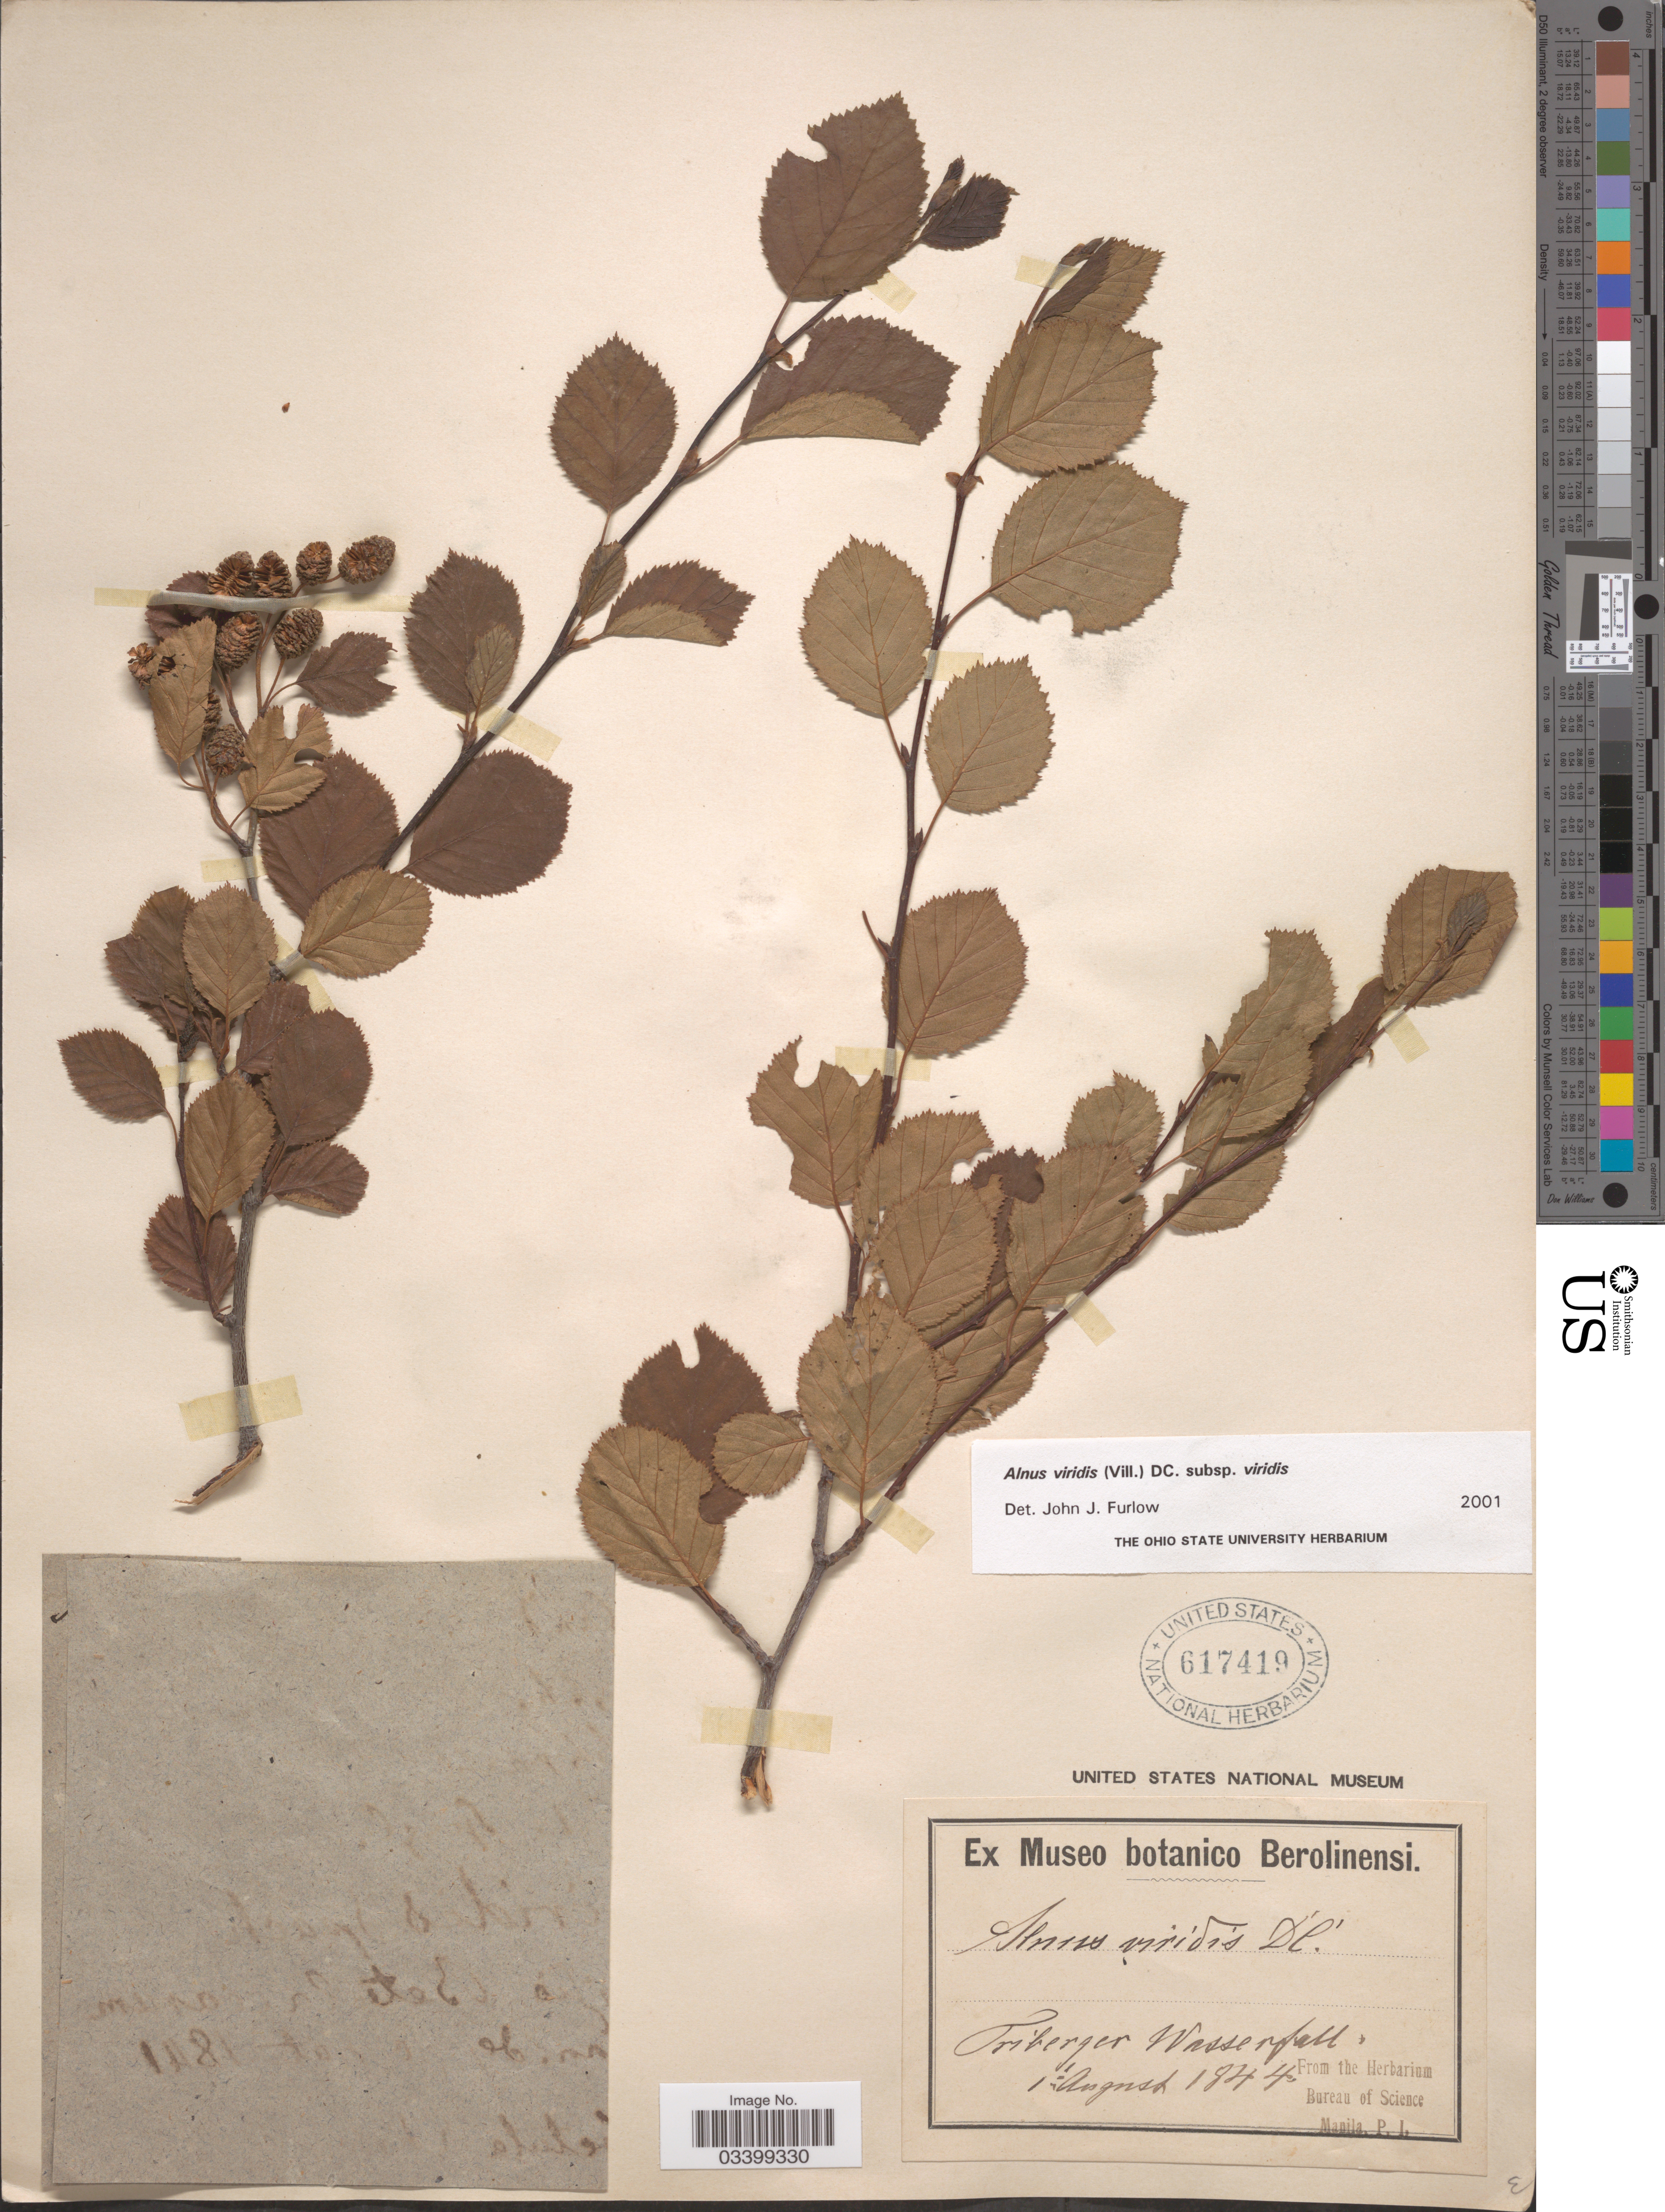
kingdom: Plantae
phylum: Tracheophyta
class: Magnoliopsida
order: Fagales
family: Betulaceae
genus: Alnus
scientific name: Alnus viridis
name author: (Chaix) DC.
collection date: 1844-08-01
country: Germany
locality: Triberger Wasserfall.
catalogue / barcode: US 617419